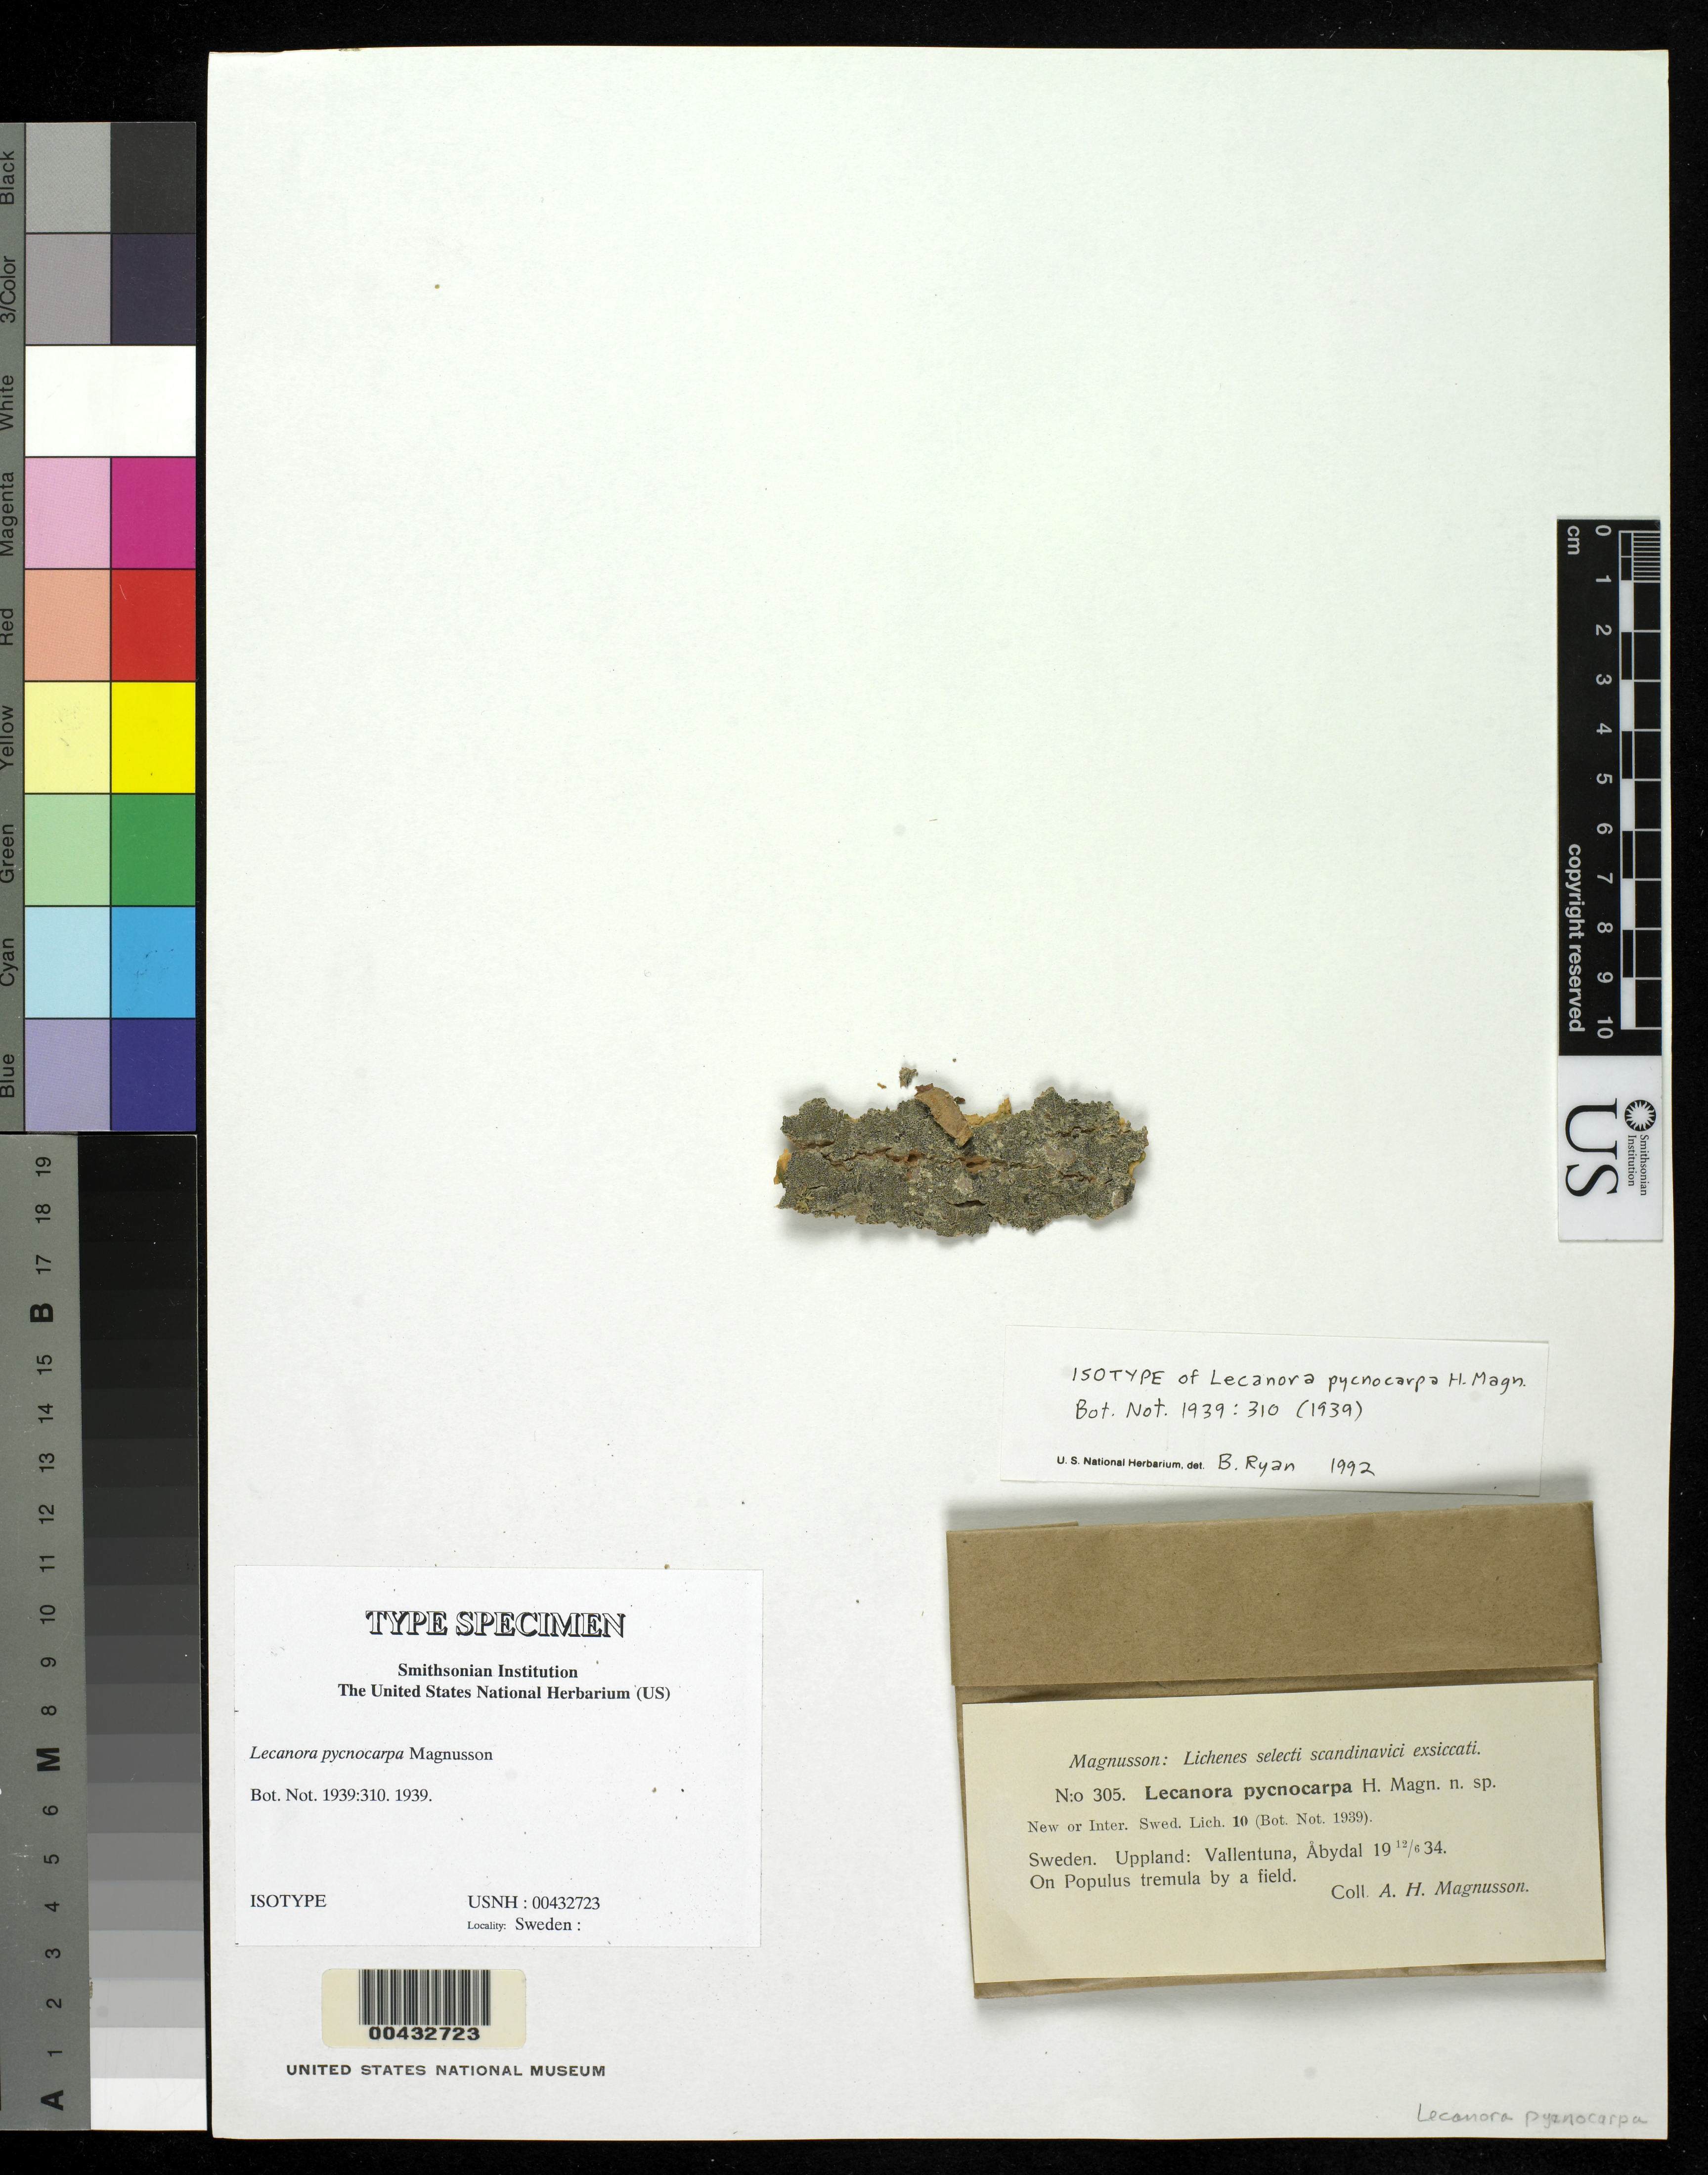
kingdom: Fungi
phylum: Ascomycota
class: Lecanoromycetes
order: Lecanorales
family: Lecanoraceae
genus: Lecanora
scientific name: Lecanora pycnocarpa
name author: H. Magn.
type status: Isotype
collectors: A. H. Magnusson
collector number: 305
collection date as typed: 12 Jun 1934 or 06 Dec 1934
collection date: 1934-06-12 or 1934-12-06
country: Sweden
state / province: Stockholm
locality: Uppland, Vallentuna.